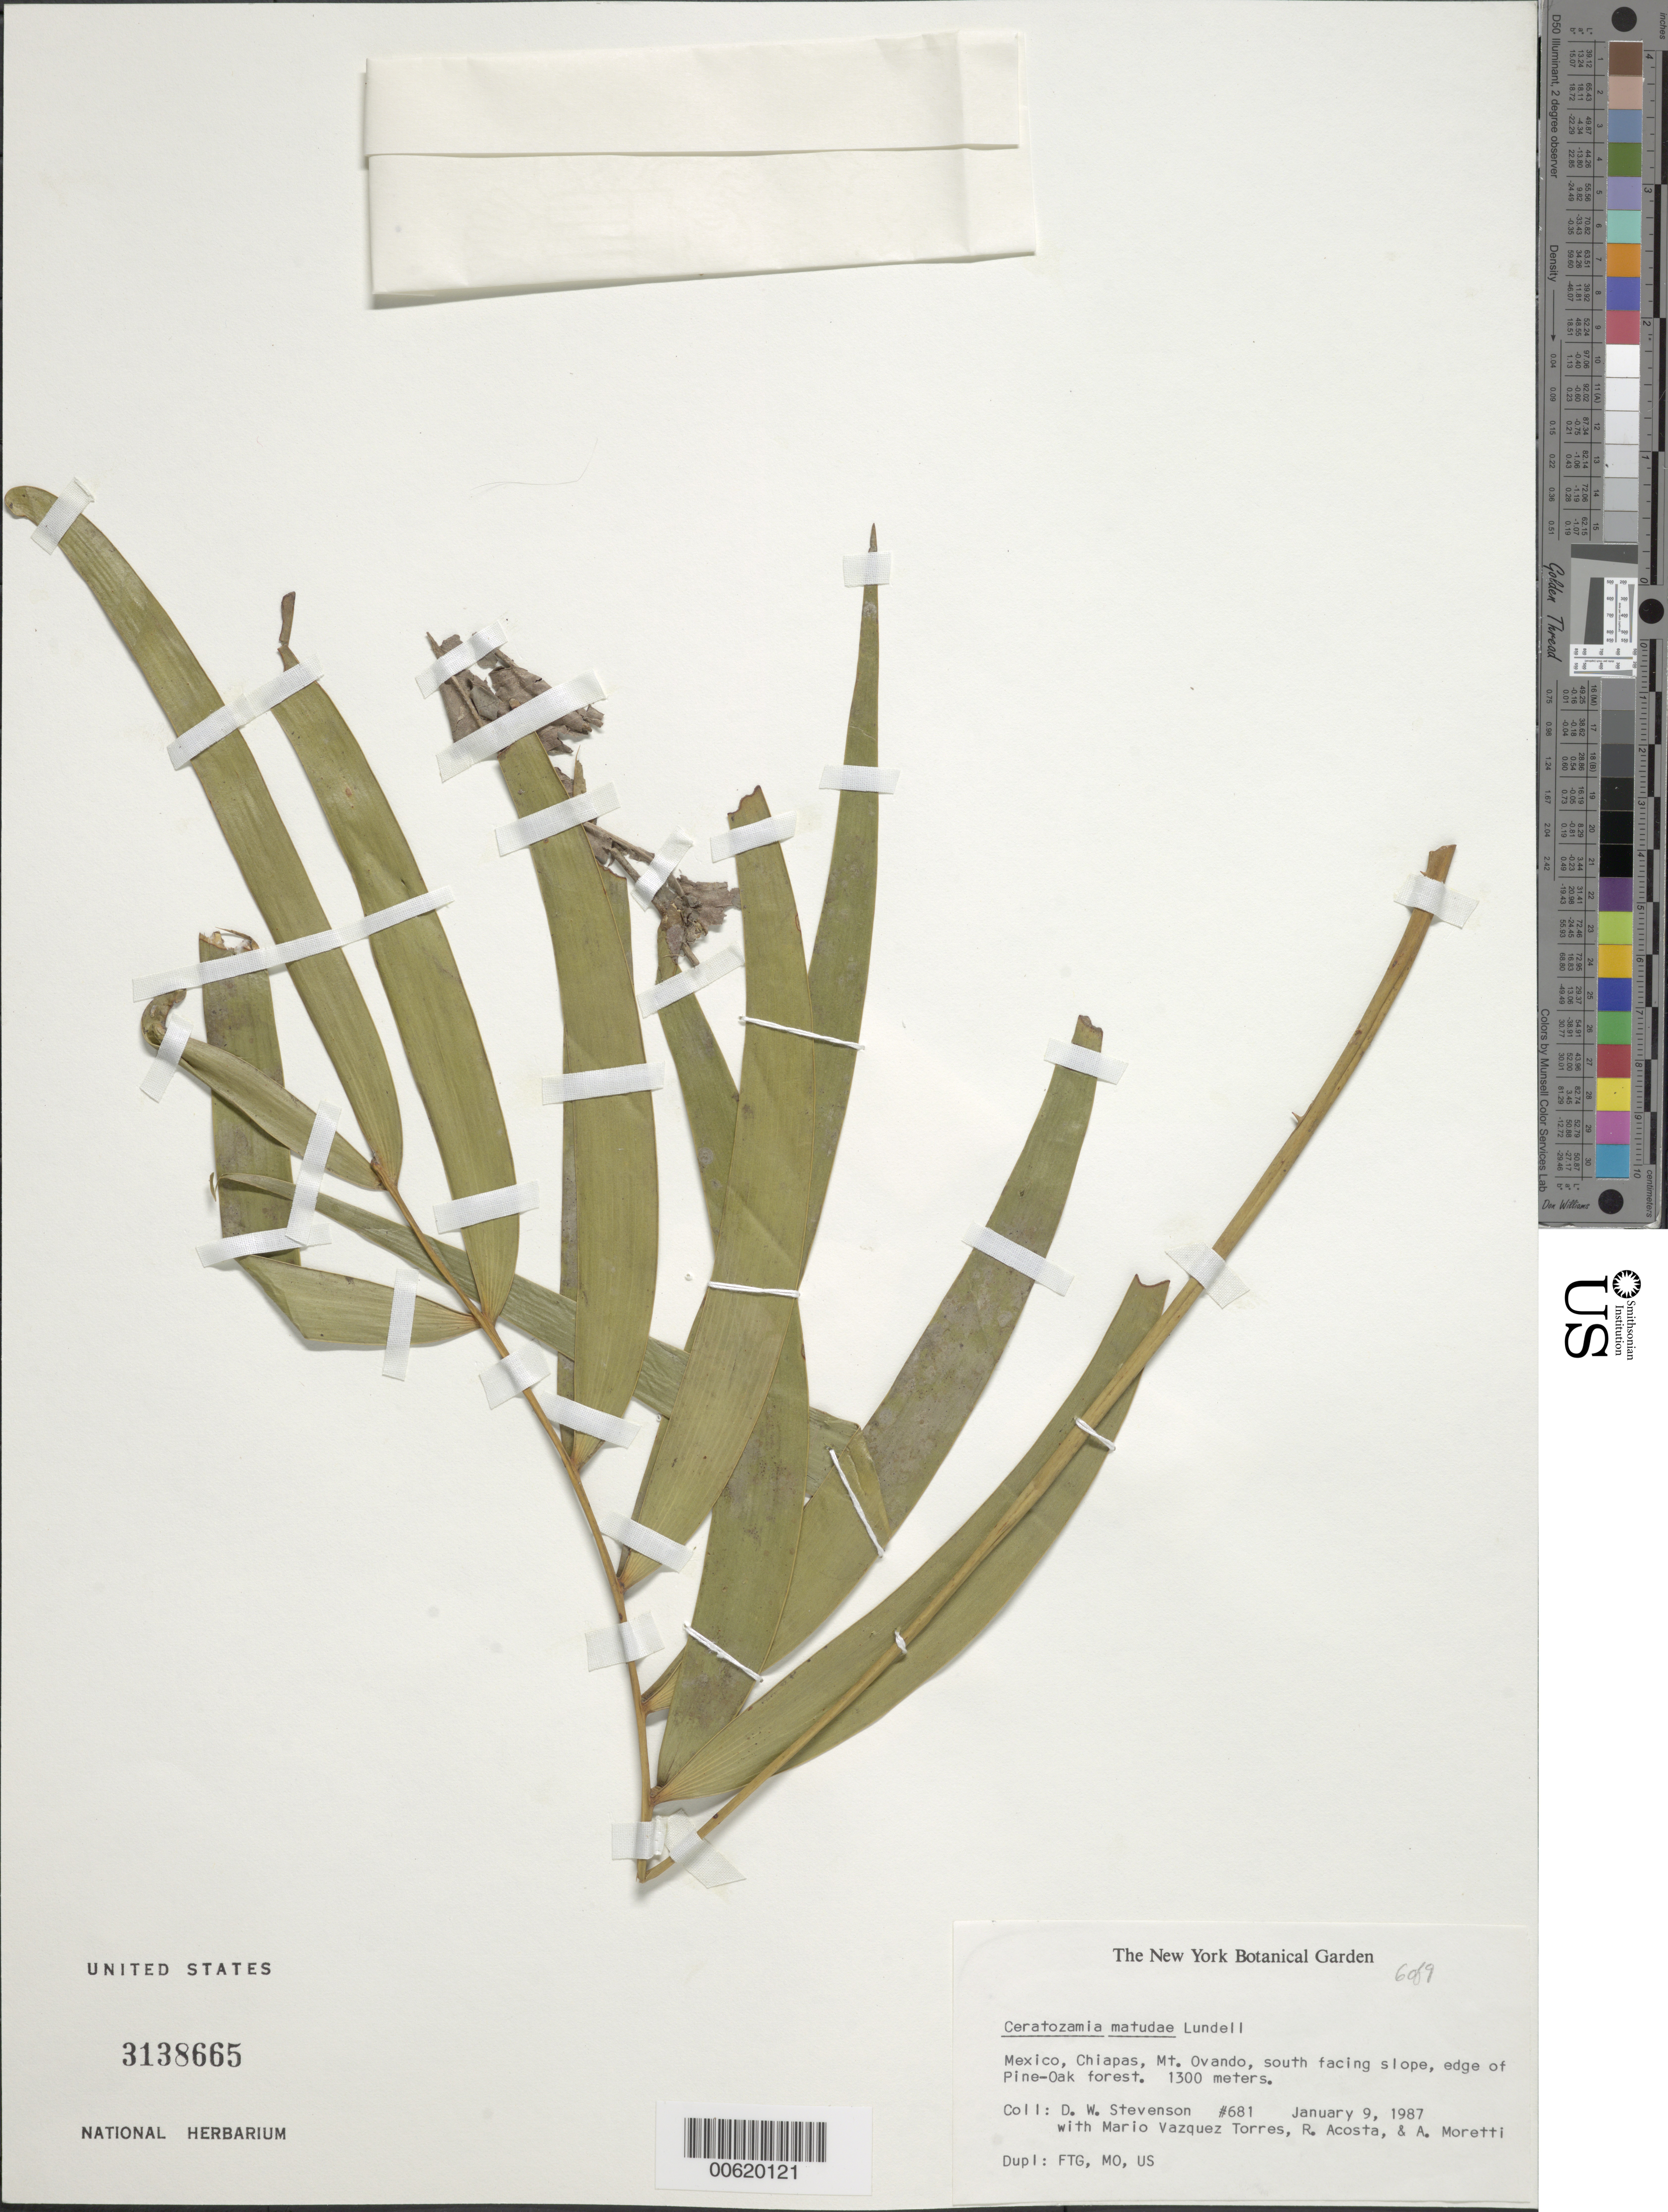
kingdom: Plantae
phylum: Tracheophyta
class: Cycadopsida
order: Cycadales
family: Zamiaceae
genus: Ceratozamia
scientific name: Ceratozamia matudai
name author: Lundell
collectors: D. W. Stevenson, M. Torres, R. Acosta & A. Moretti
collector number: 681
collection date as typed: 09 Jan 1987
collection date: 1987-01-09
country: Mexico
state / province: Chiapas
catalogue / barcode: US 3138665